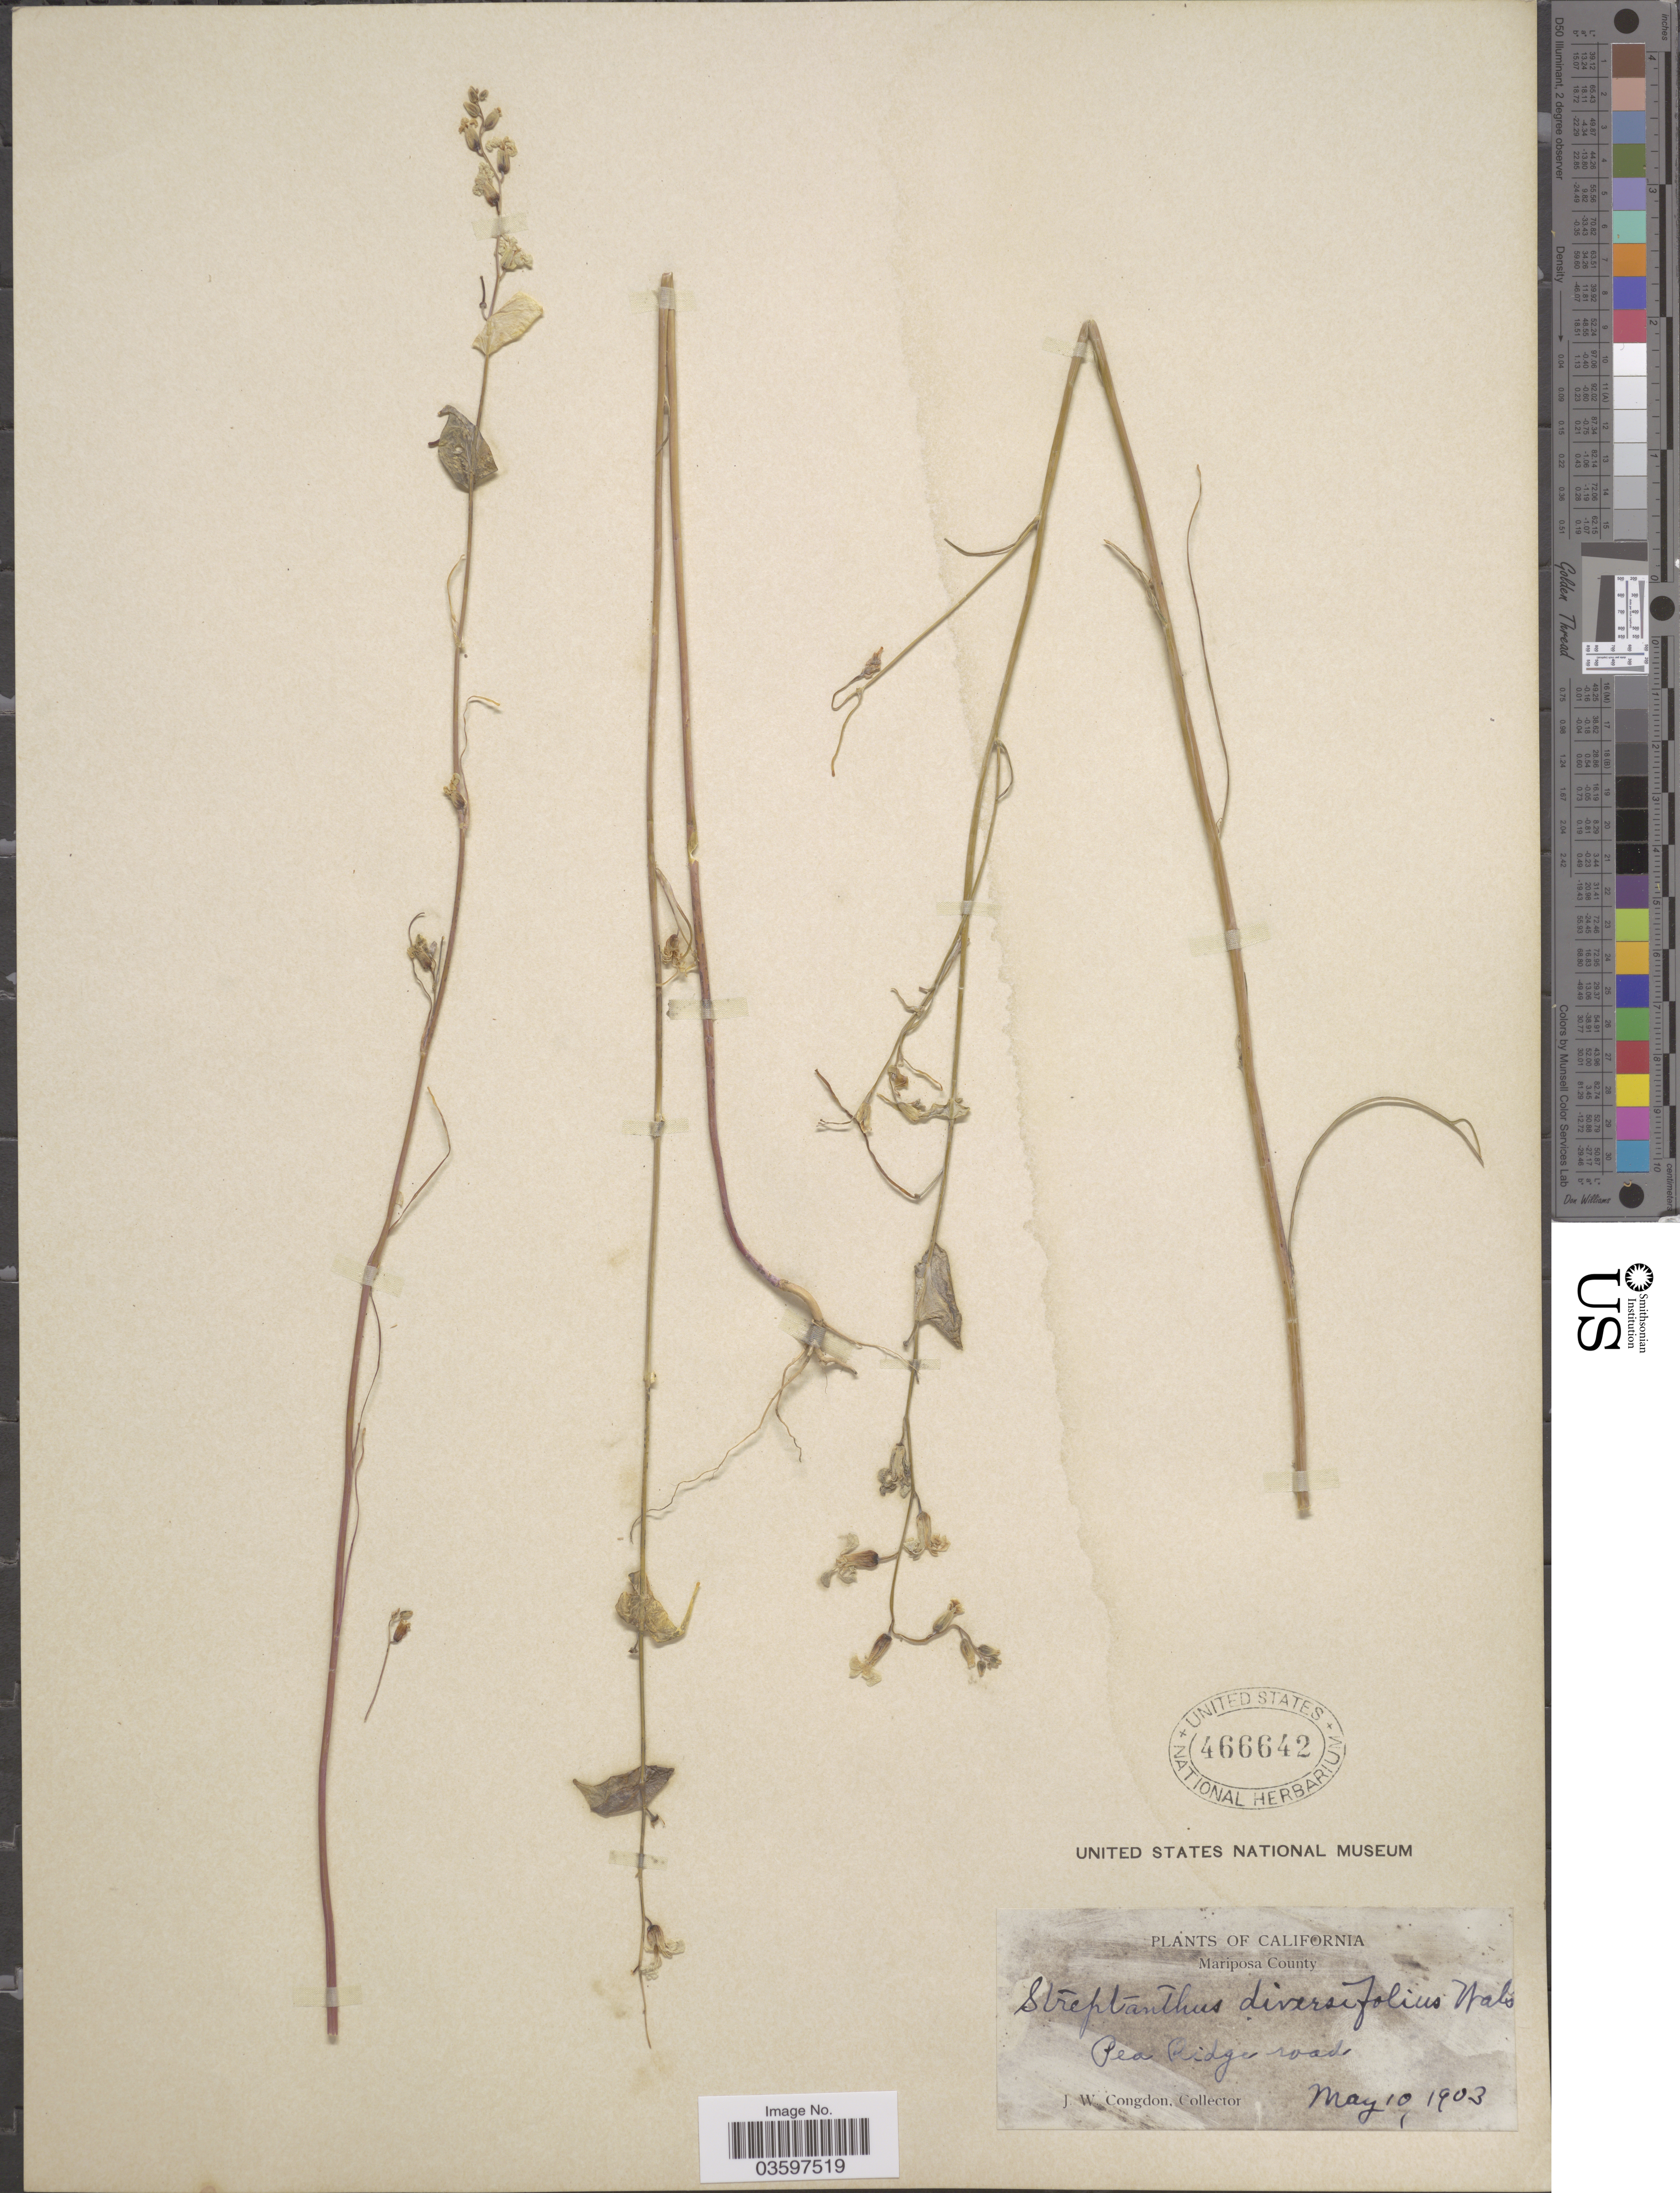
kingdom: Plantae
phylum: Tracheophyta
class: Magnoliopsida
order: Brassicales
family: Brassicaceae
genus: Streptanthus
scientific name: Streptanthus diversifolius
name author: S. Watson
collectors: J. W. Congdon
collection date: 1903-05-10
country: United States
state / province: California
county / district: Mariposa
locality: Mariposa County. Pea Ridge road.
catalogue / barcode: US 466642